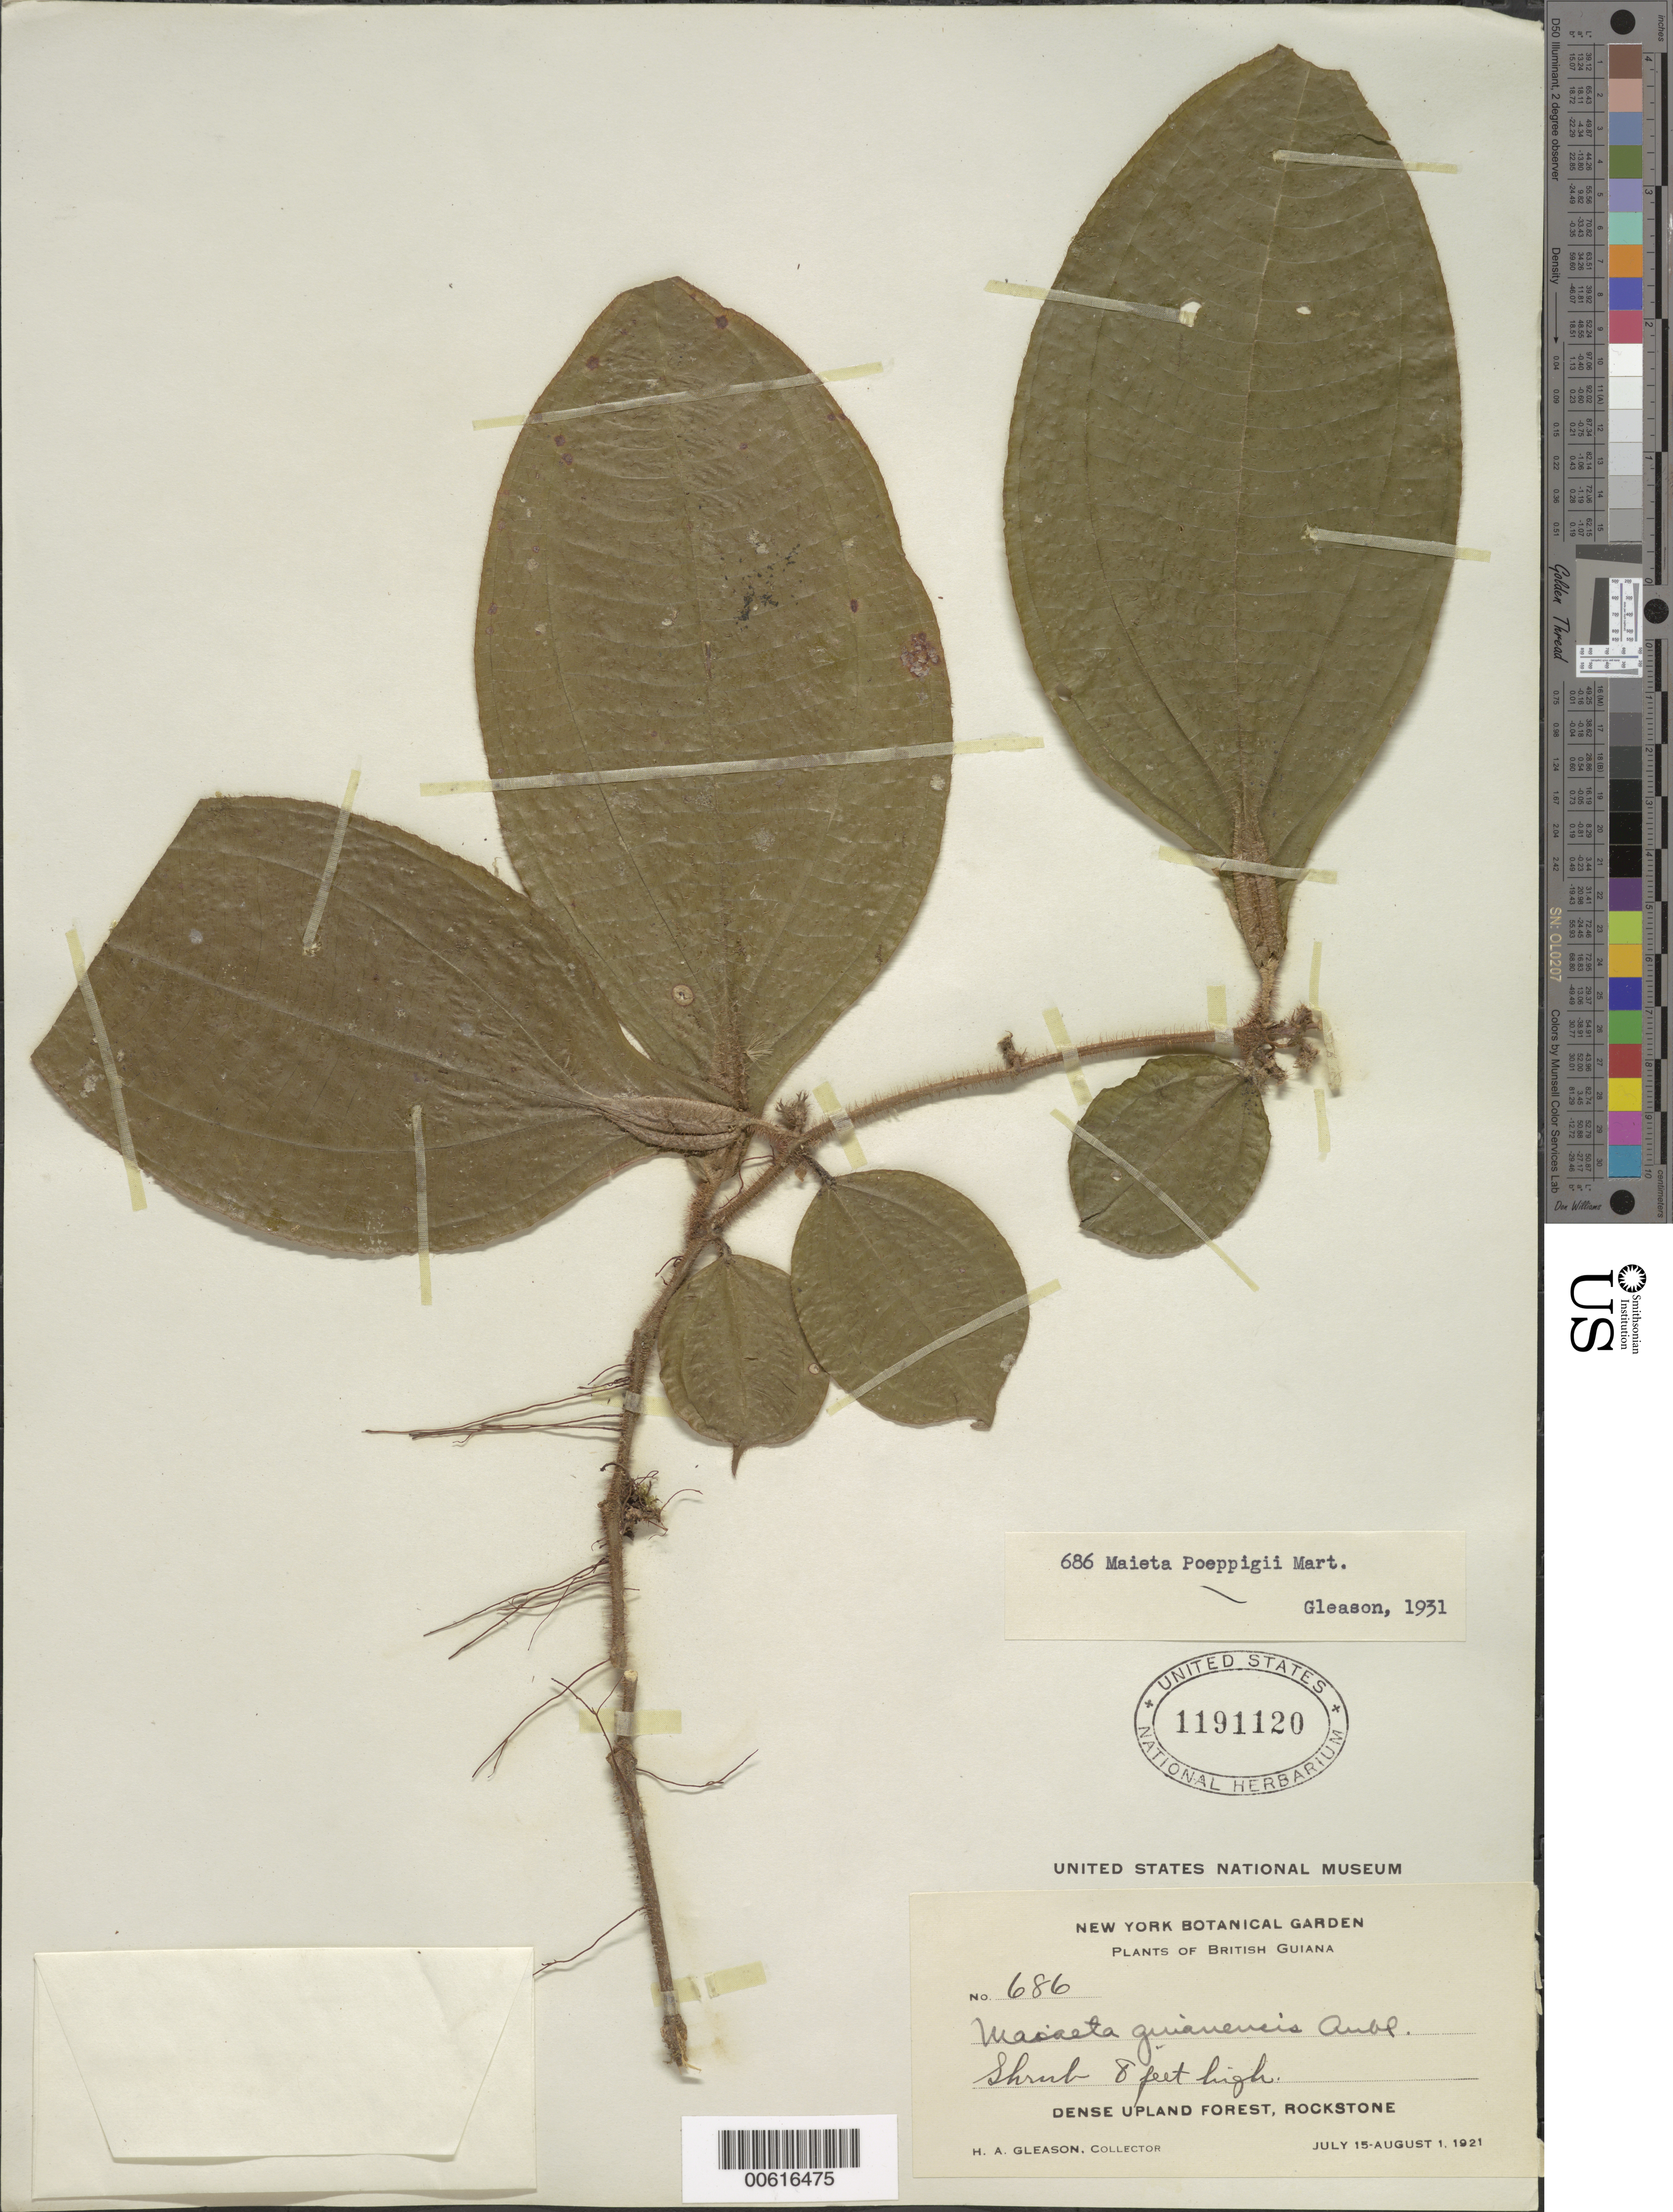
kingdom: Plantae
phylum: Tracheophyta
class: Magnoliopsida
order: Myrtales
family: Melastomataceae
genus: Maieta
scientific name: Maieta poeppigii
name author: Mart. ex Cogn.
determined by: Gleason, H. A.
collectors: H. A. Gleason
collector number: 686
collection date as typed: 15-Jul-21 to 1-Aug-21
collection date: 1921-07-15/1921-08-01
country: Guyana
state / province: U. Demerara-Berbice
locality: Rockstone, in and about the village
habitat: Dense upland forest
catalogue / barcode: US 1191120